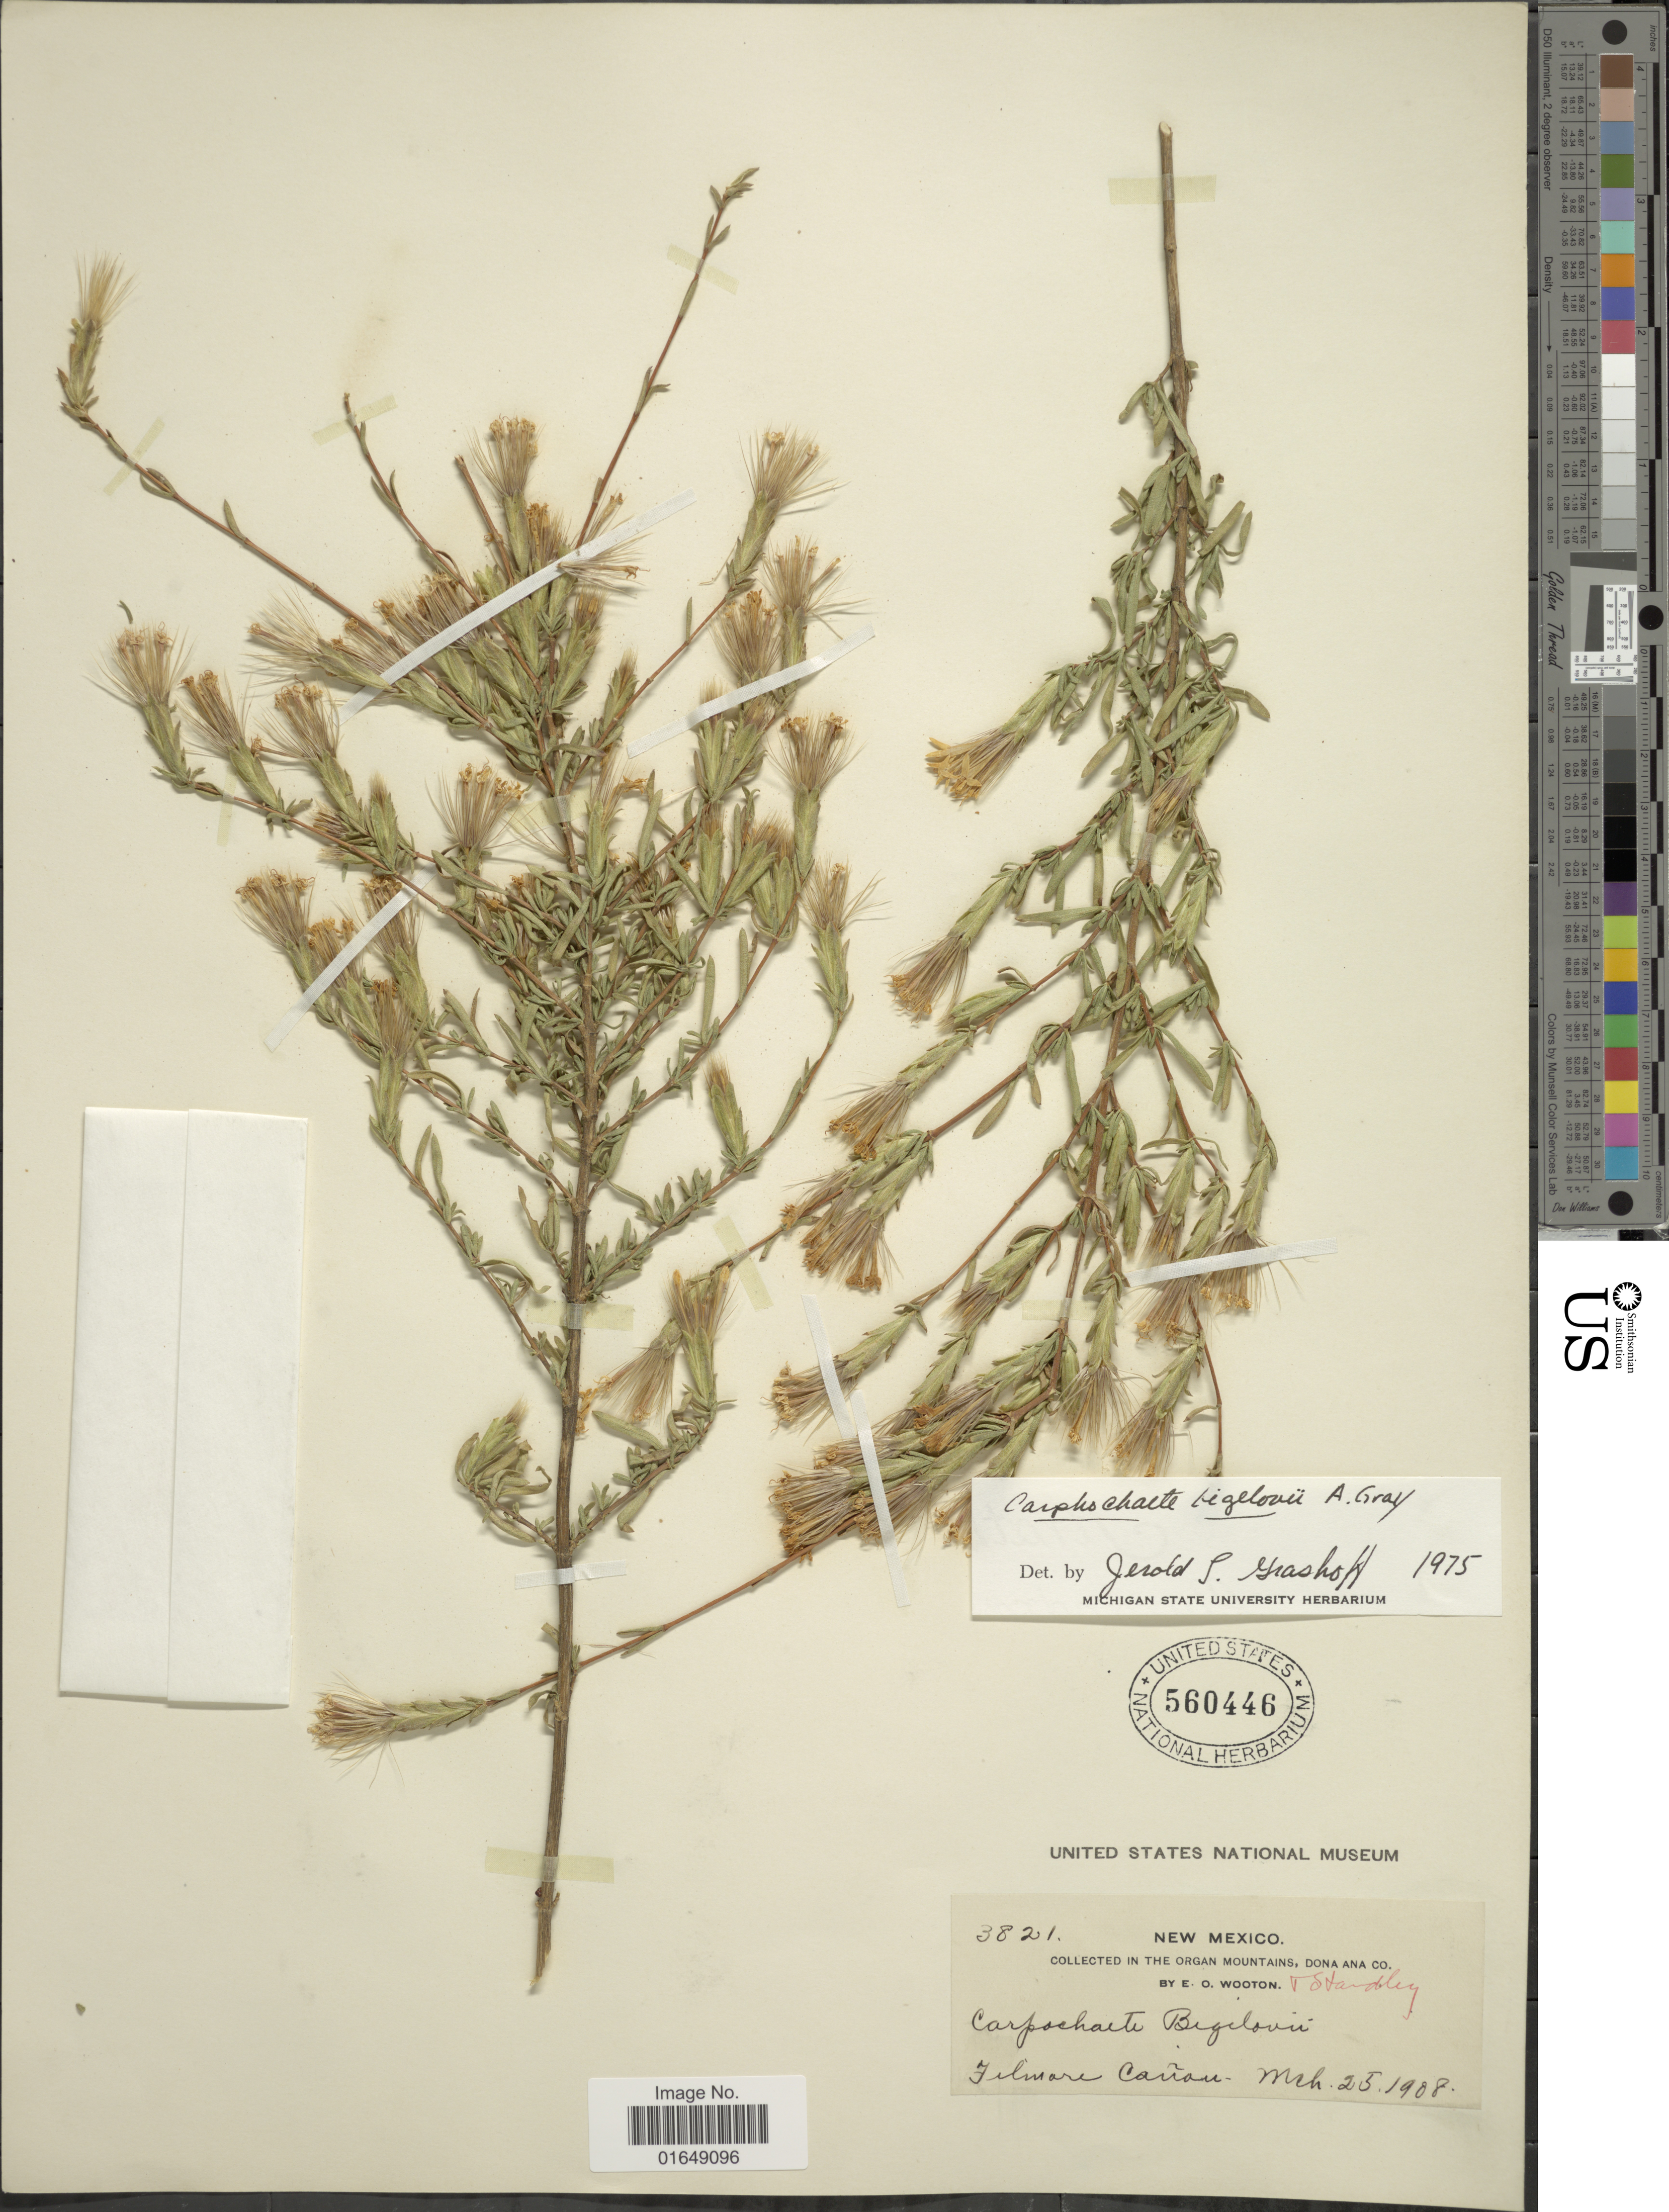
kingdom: Plantae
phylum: Tracheophyta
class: Magnoliopsida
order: Asterales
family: Asteraceae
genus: Carphochaete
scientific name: Carphochaete bigelovii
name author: A. Gray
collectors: E. O. Wooton & P. C. Standley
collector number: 3821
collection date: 1908-03-25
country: United States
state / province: New Mexico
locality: Organ Mountains, Dona Ana Co.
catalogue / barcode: US 560446